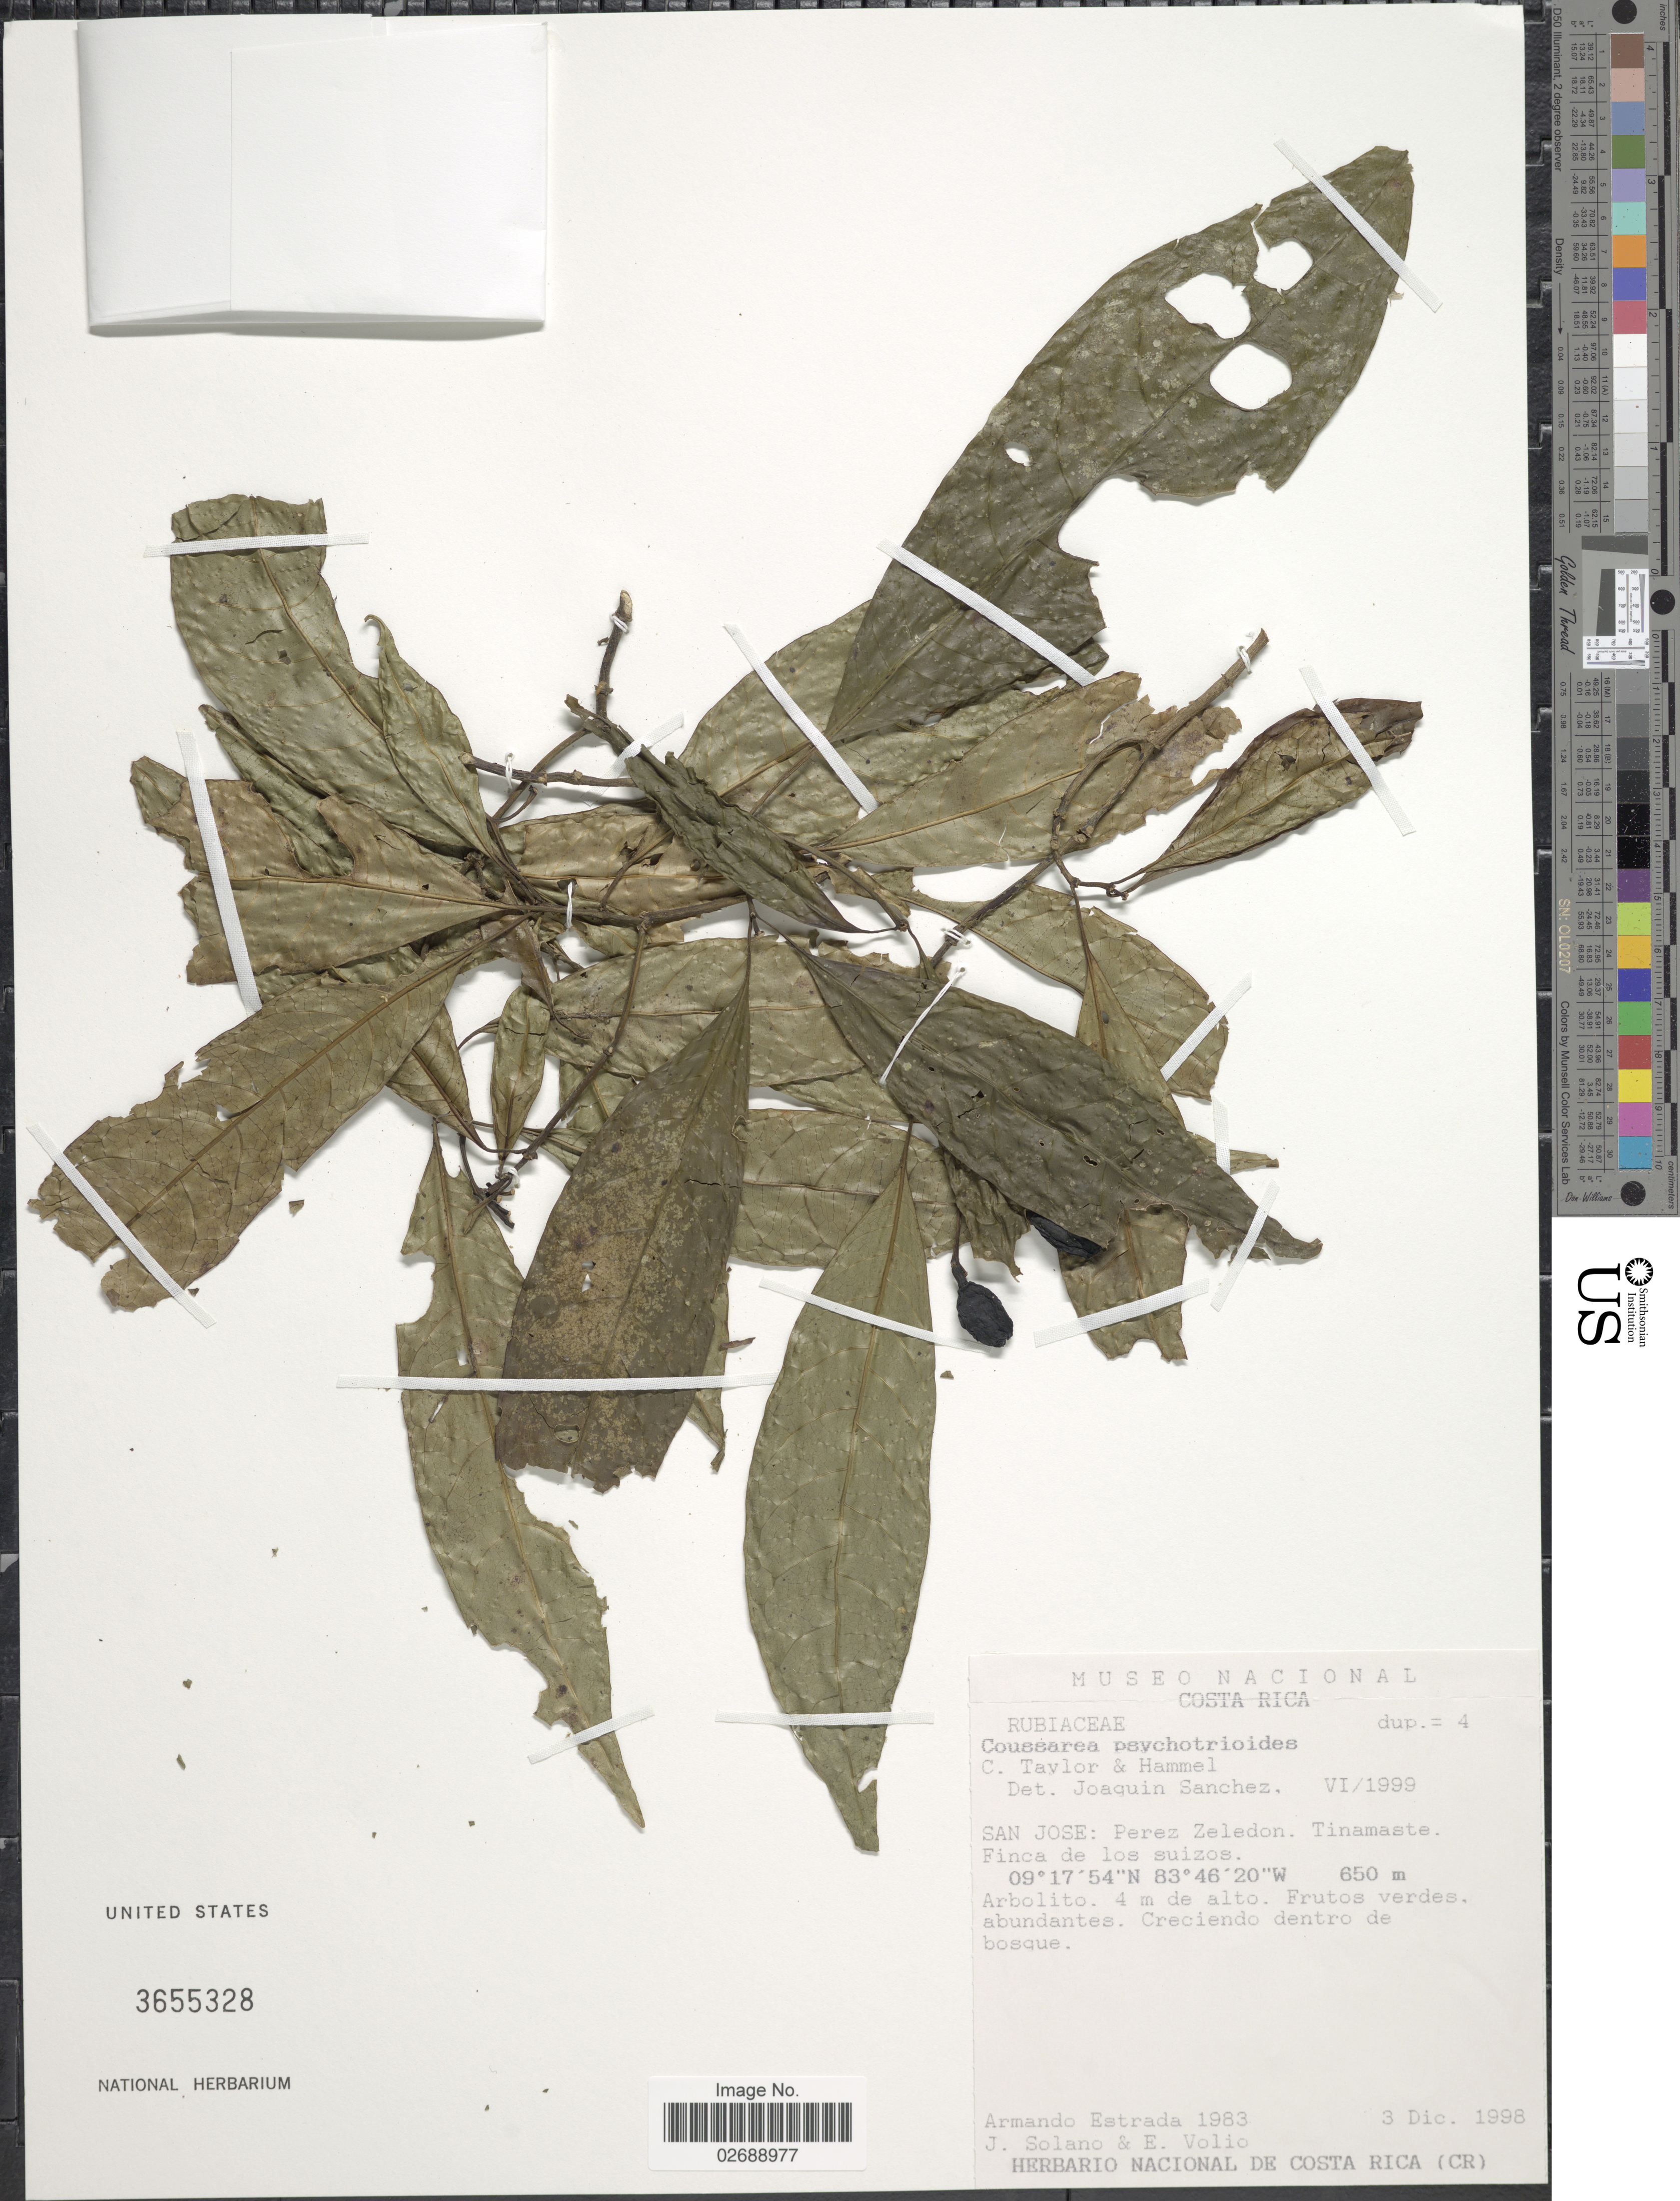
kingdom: Plantae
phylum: Tracheophyta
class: Magnoliopsida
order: Gentianales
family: Rubiaceae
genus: Coussarea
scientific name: Coussarea psychotrioides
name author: C.M. Taylor & Hammel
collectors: A. Estrada, J. Solano & E. Volio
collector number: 1983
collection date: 1998-12-03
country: Costa Rica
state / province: San José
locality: Perez Zeledon. Tinamaste. Finca de los suizos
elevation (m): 650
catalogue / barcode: US 3655328